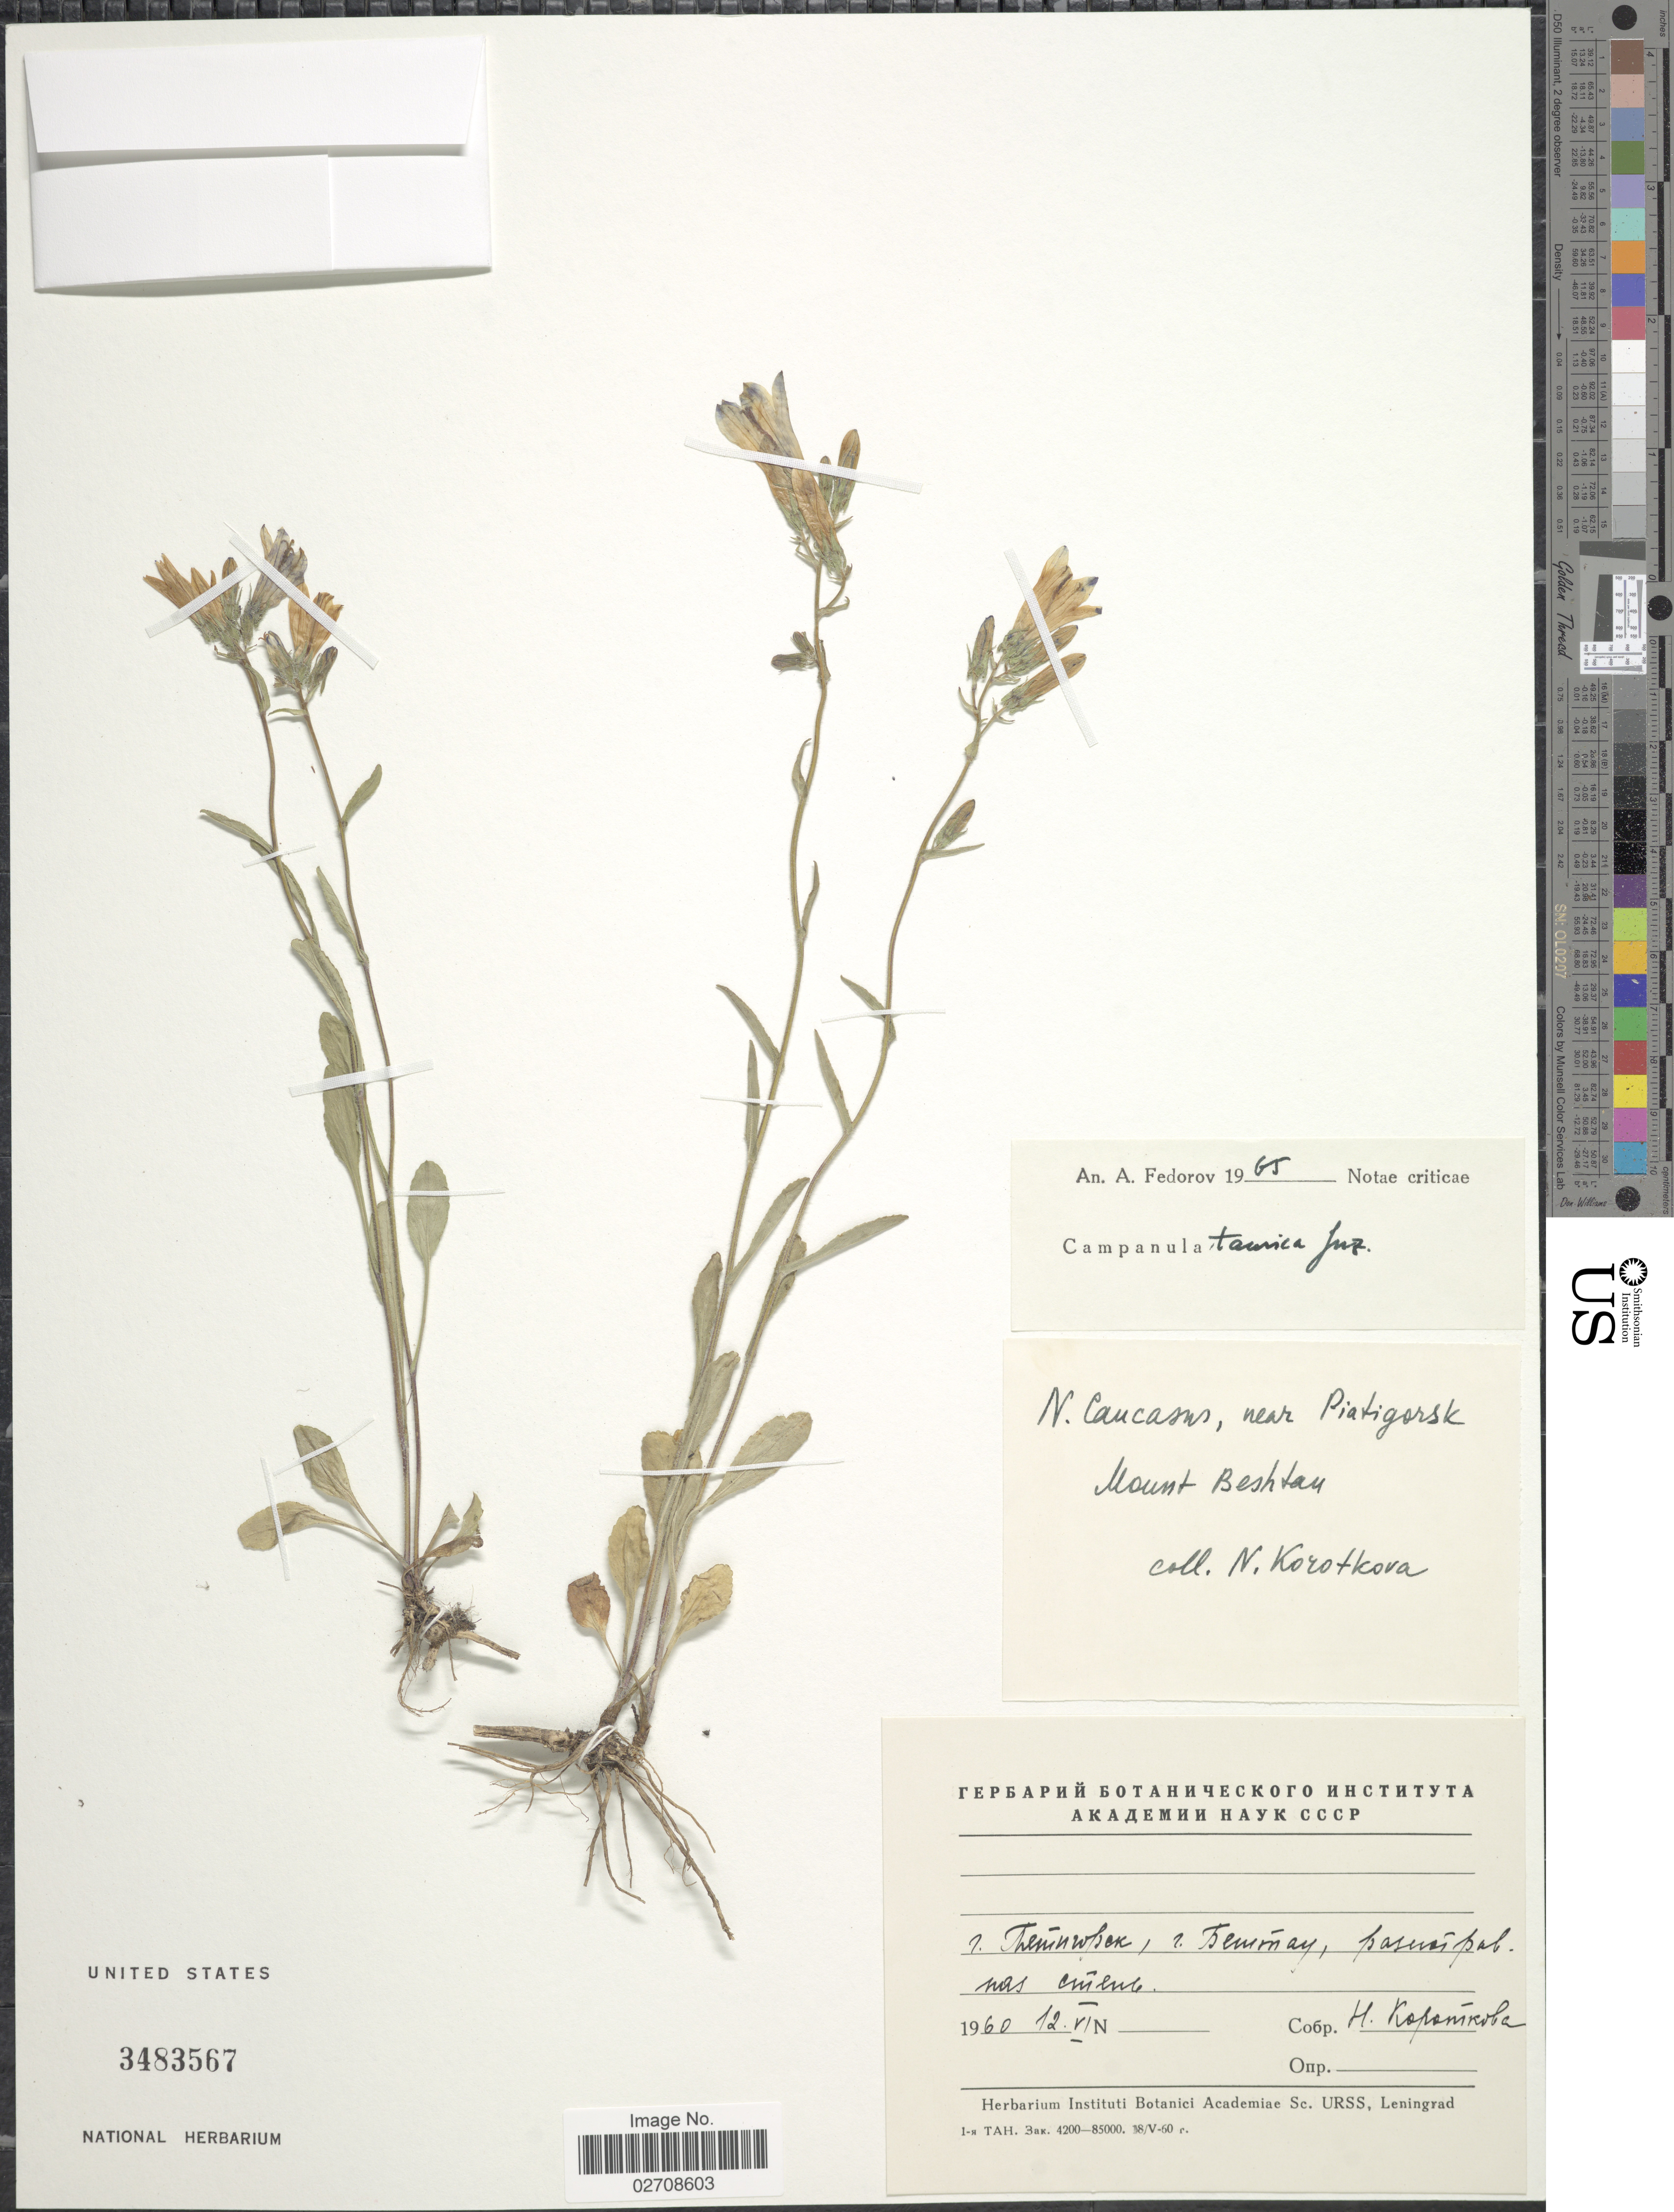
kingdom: Plantae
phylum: Tracheophyta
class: Magnoliopsida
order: Asterales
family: Campanulaceae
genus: Campanula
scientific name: Campanula taurica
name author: Juz.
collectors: N. Korotkora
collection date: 1960-05-12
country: Russian Federation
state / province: Stavropol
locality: X. N. Caucasus, near Piatigorst, Mount Beshtau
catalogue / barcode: US 3483567